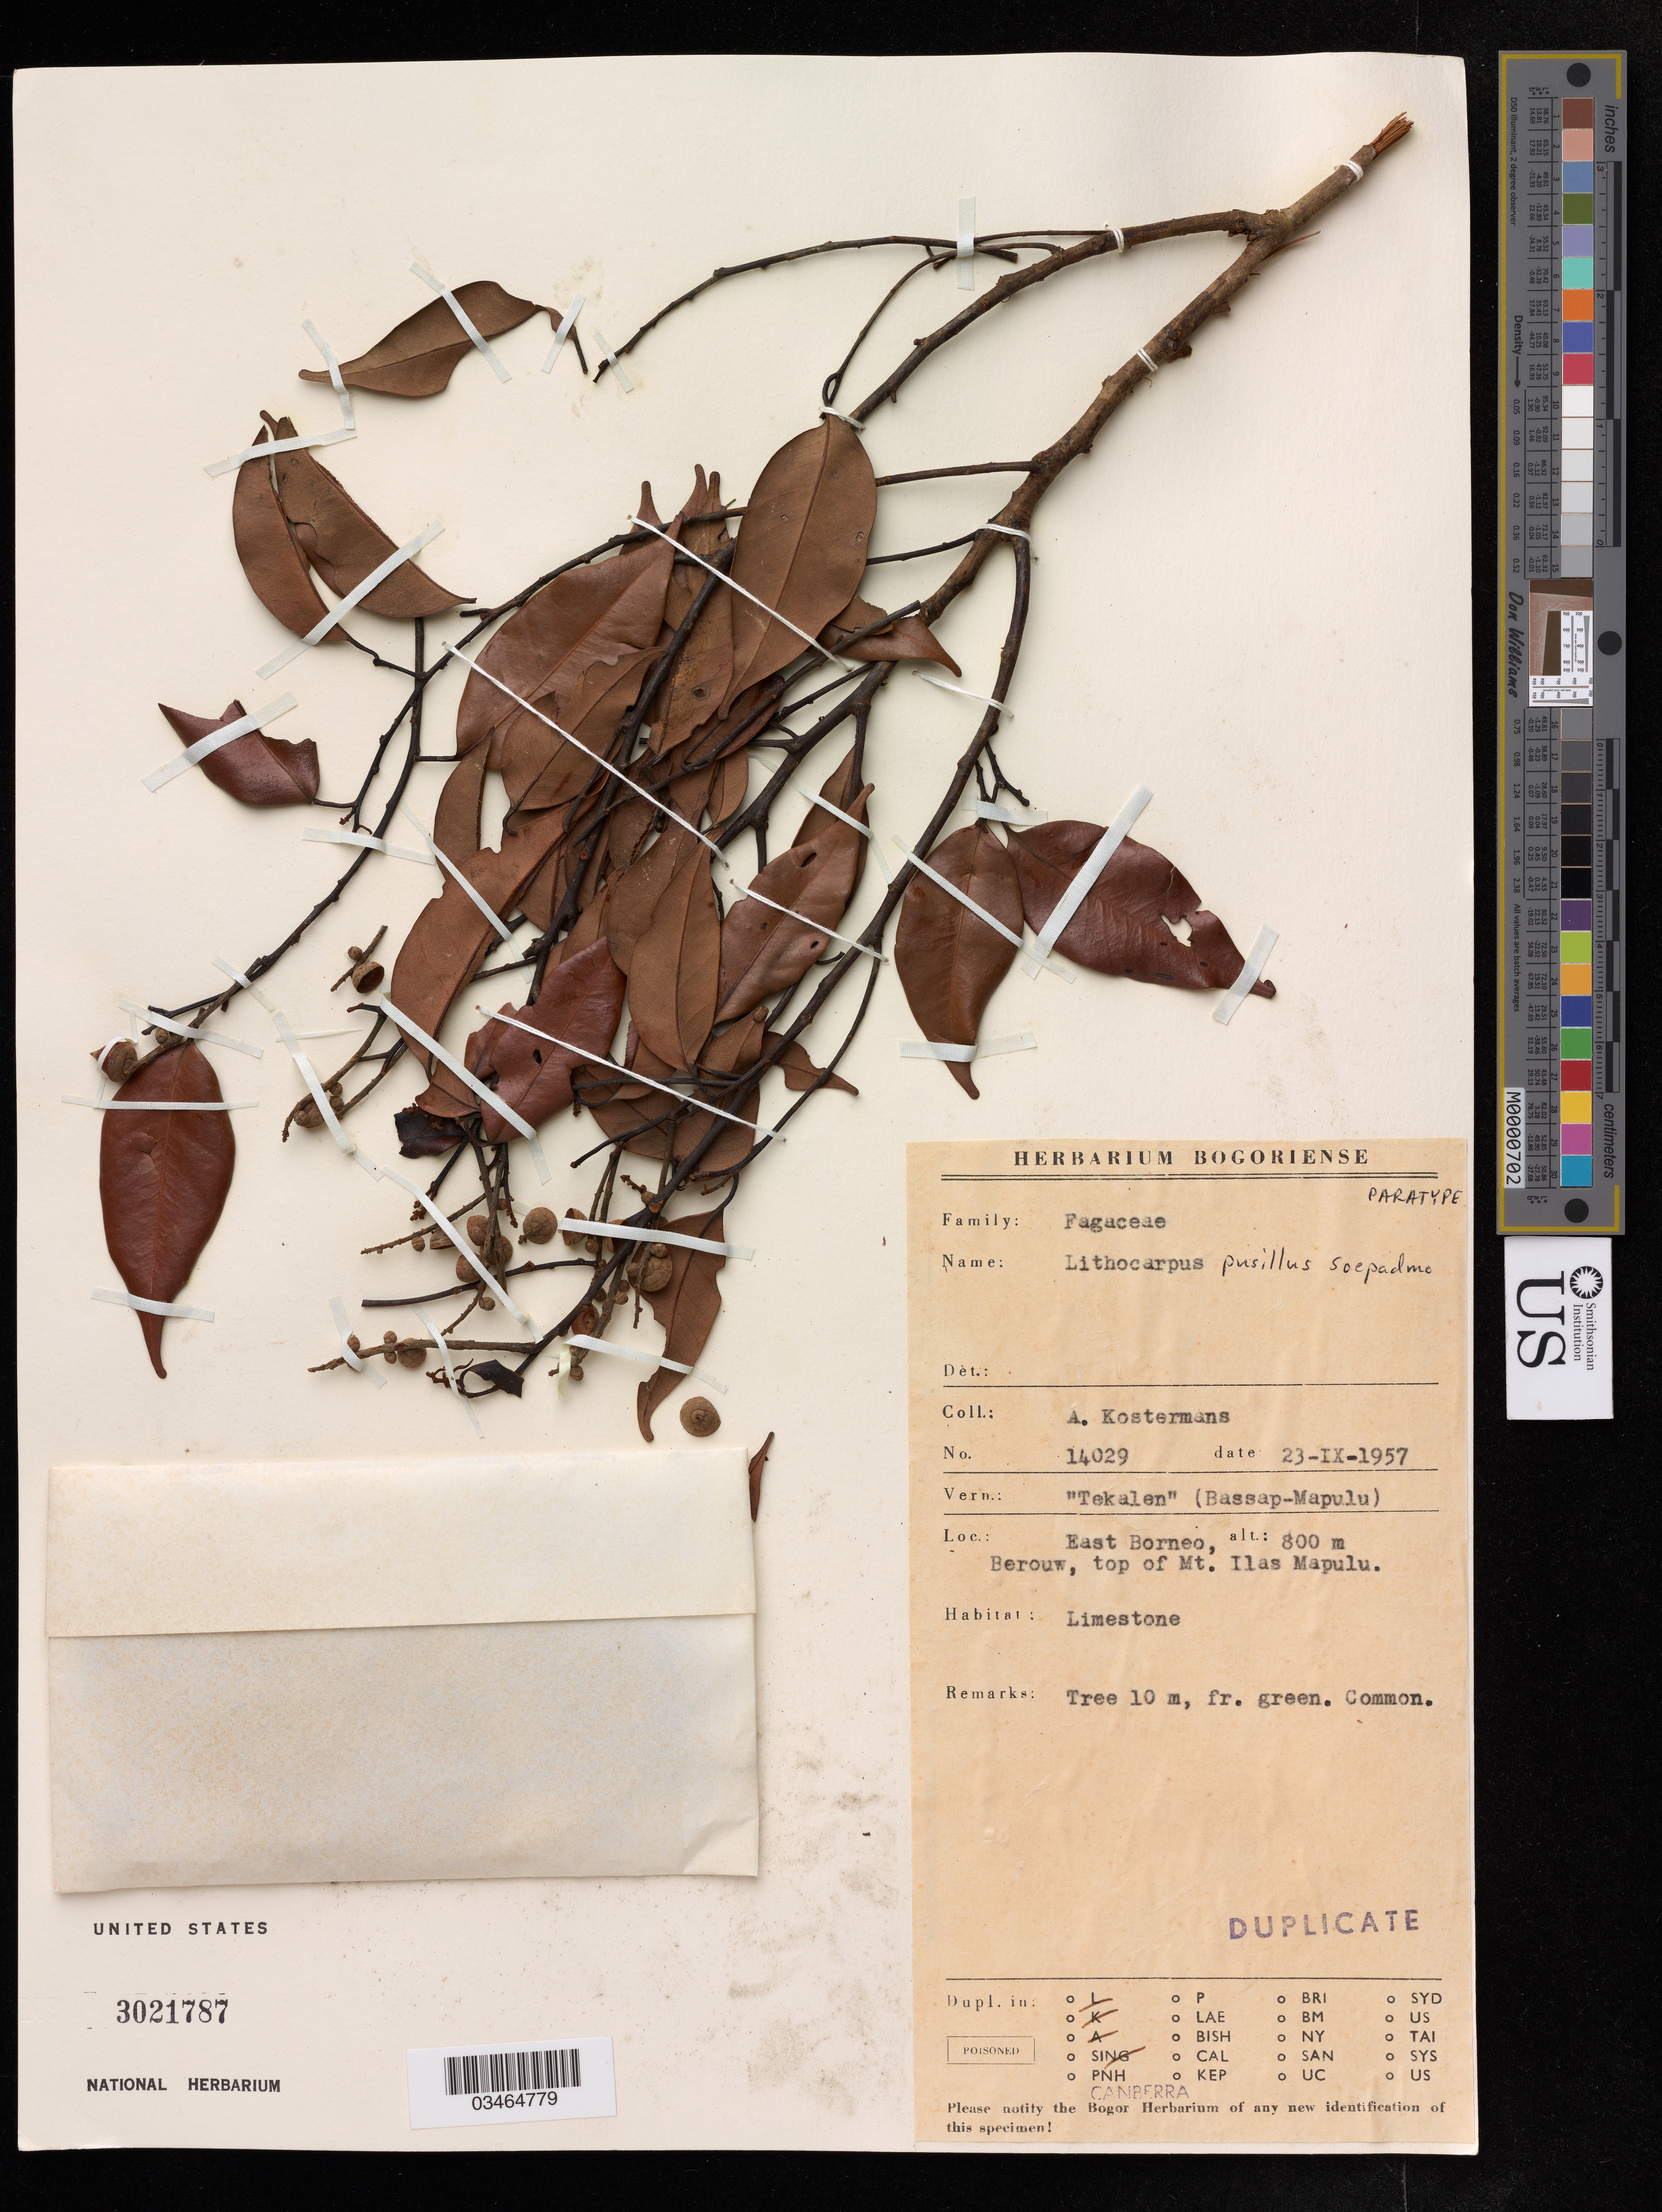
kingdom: Plantae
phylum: Tracheophyta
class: Magnoliopsida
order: Fagales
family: Fagaceae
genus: Lithocarpus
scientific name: Lithocarpus pusillus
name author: Soepadmo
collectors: A. Kostermans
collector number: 14029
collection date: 1957-09-23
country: Indonesia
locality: Berouw, top of Mt. Ilas Mapulu.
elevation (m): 800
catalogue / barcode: US 3021787